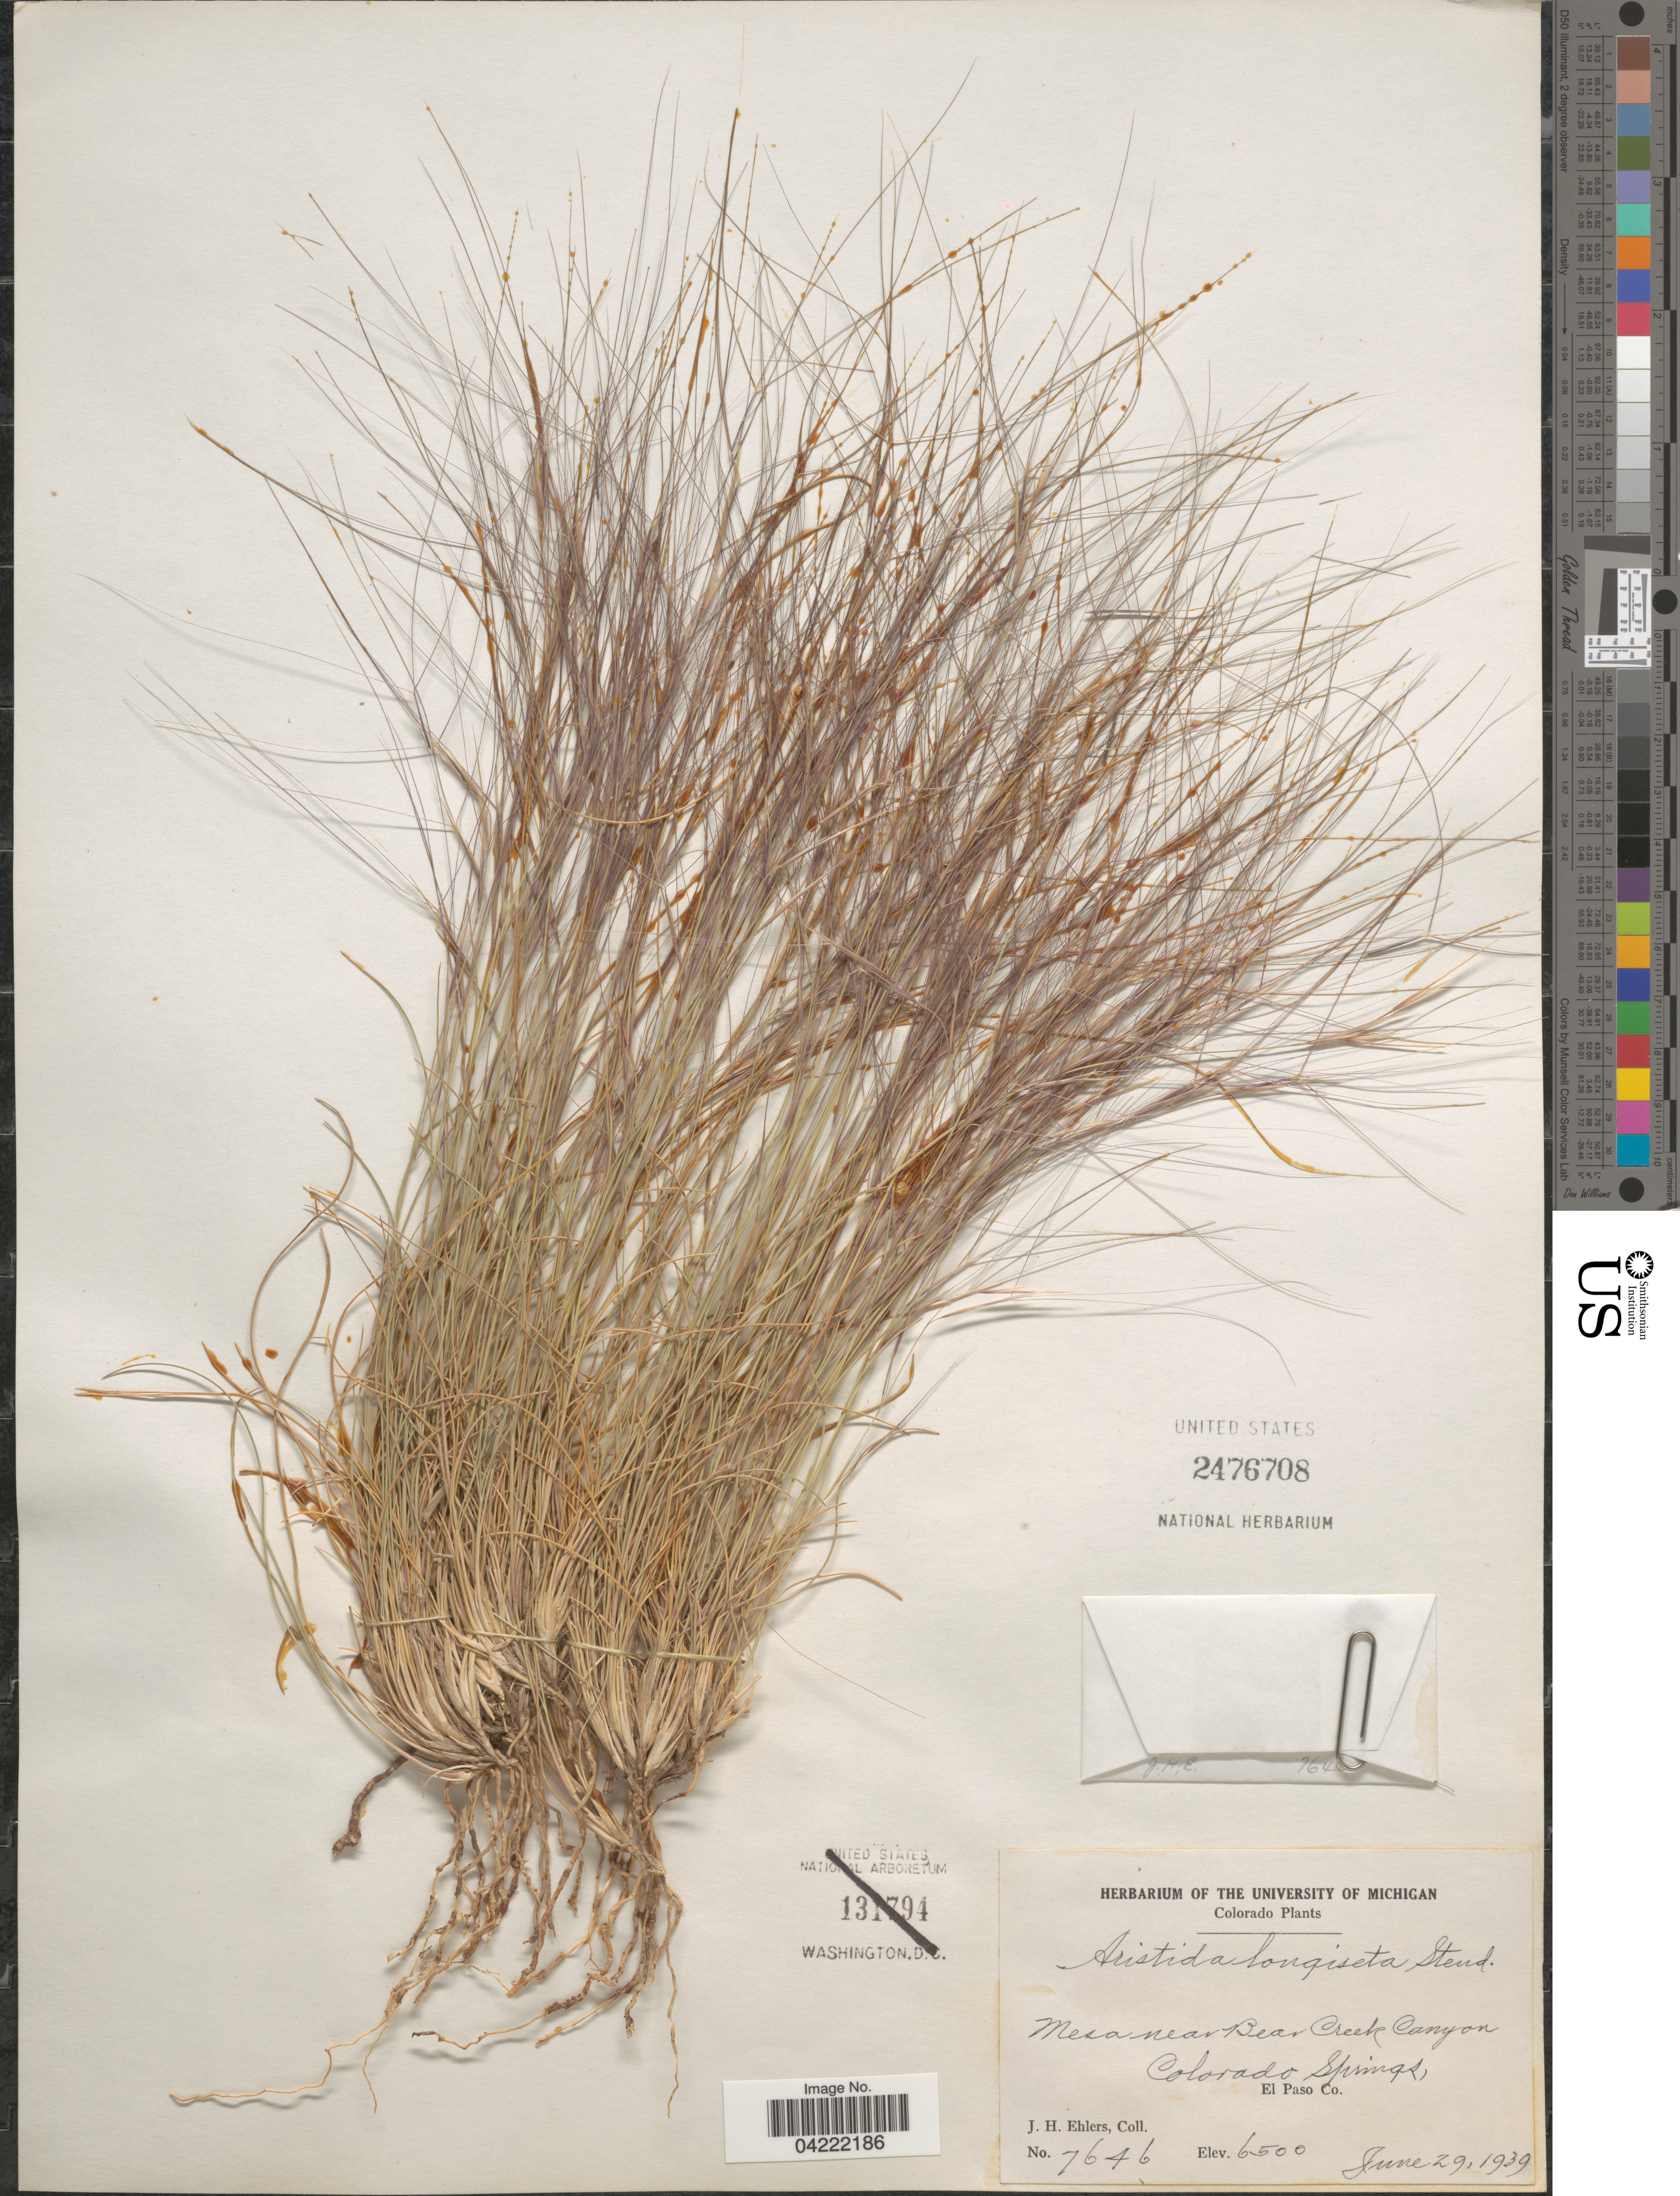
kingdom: Plantae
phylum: Tracheophyta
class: Liliopsida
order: Poales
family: Poaceae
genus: Aristida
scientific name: Aristida purpurea var. longiseta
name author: (Steud.) Vasey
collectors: J. H. Ehlers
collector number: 7646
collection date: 1939-06-29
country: United States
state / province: Colorado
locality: Mesa near Bear Creek Canyon. Colorado Springs. El Paso Co.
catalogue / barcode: US 2476708